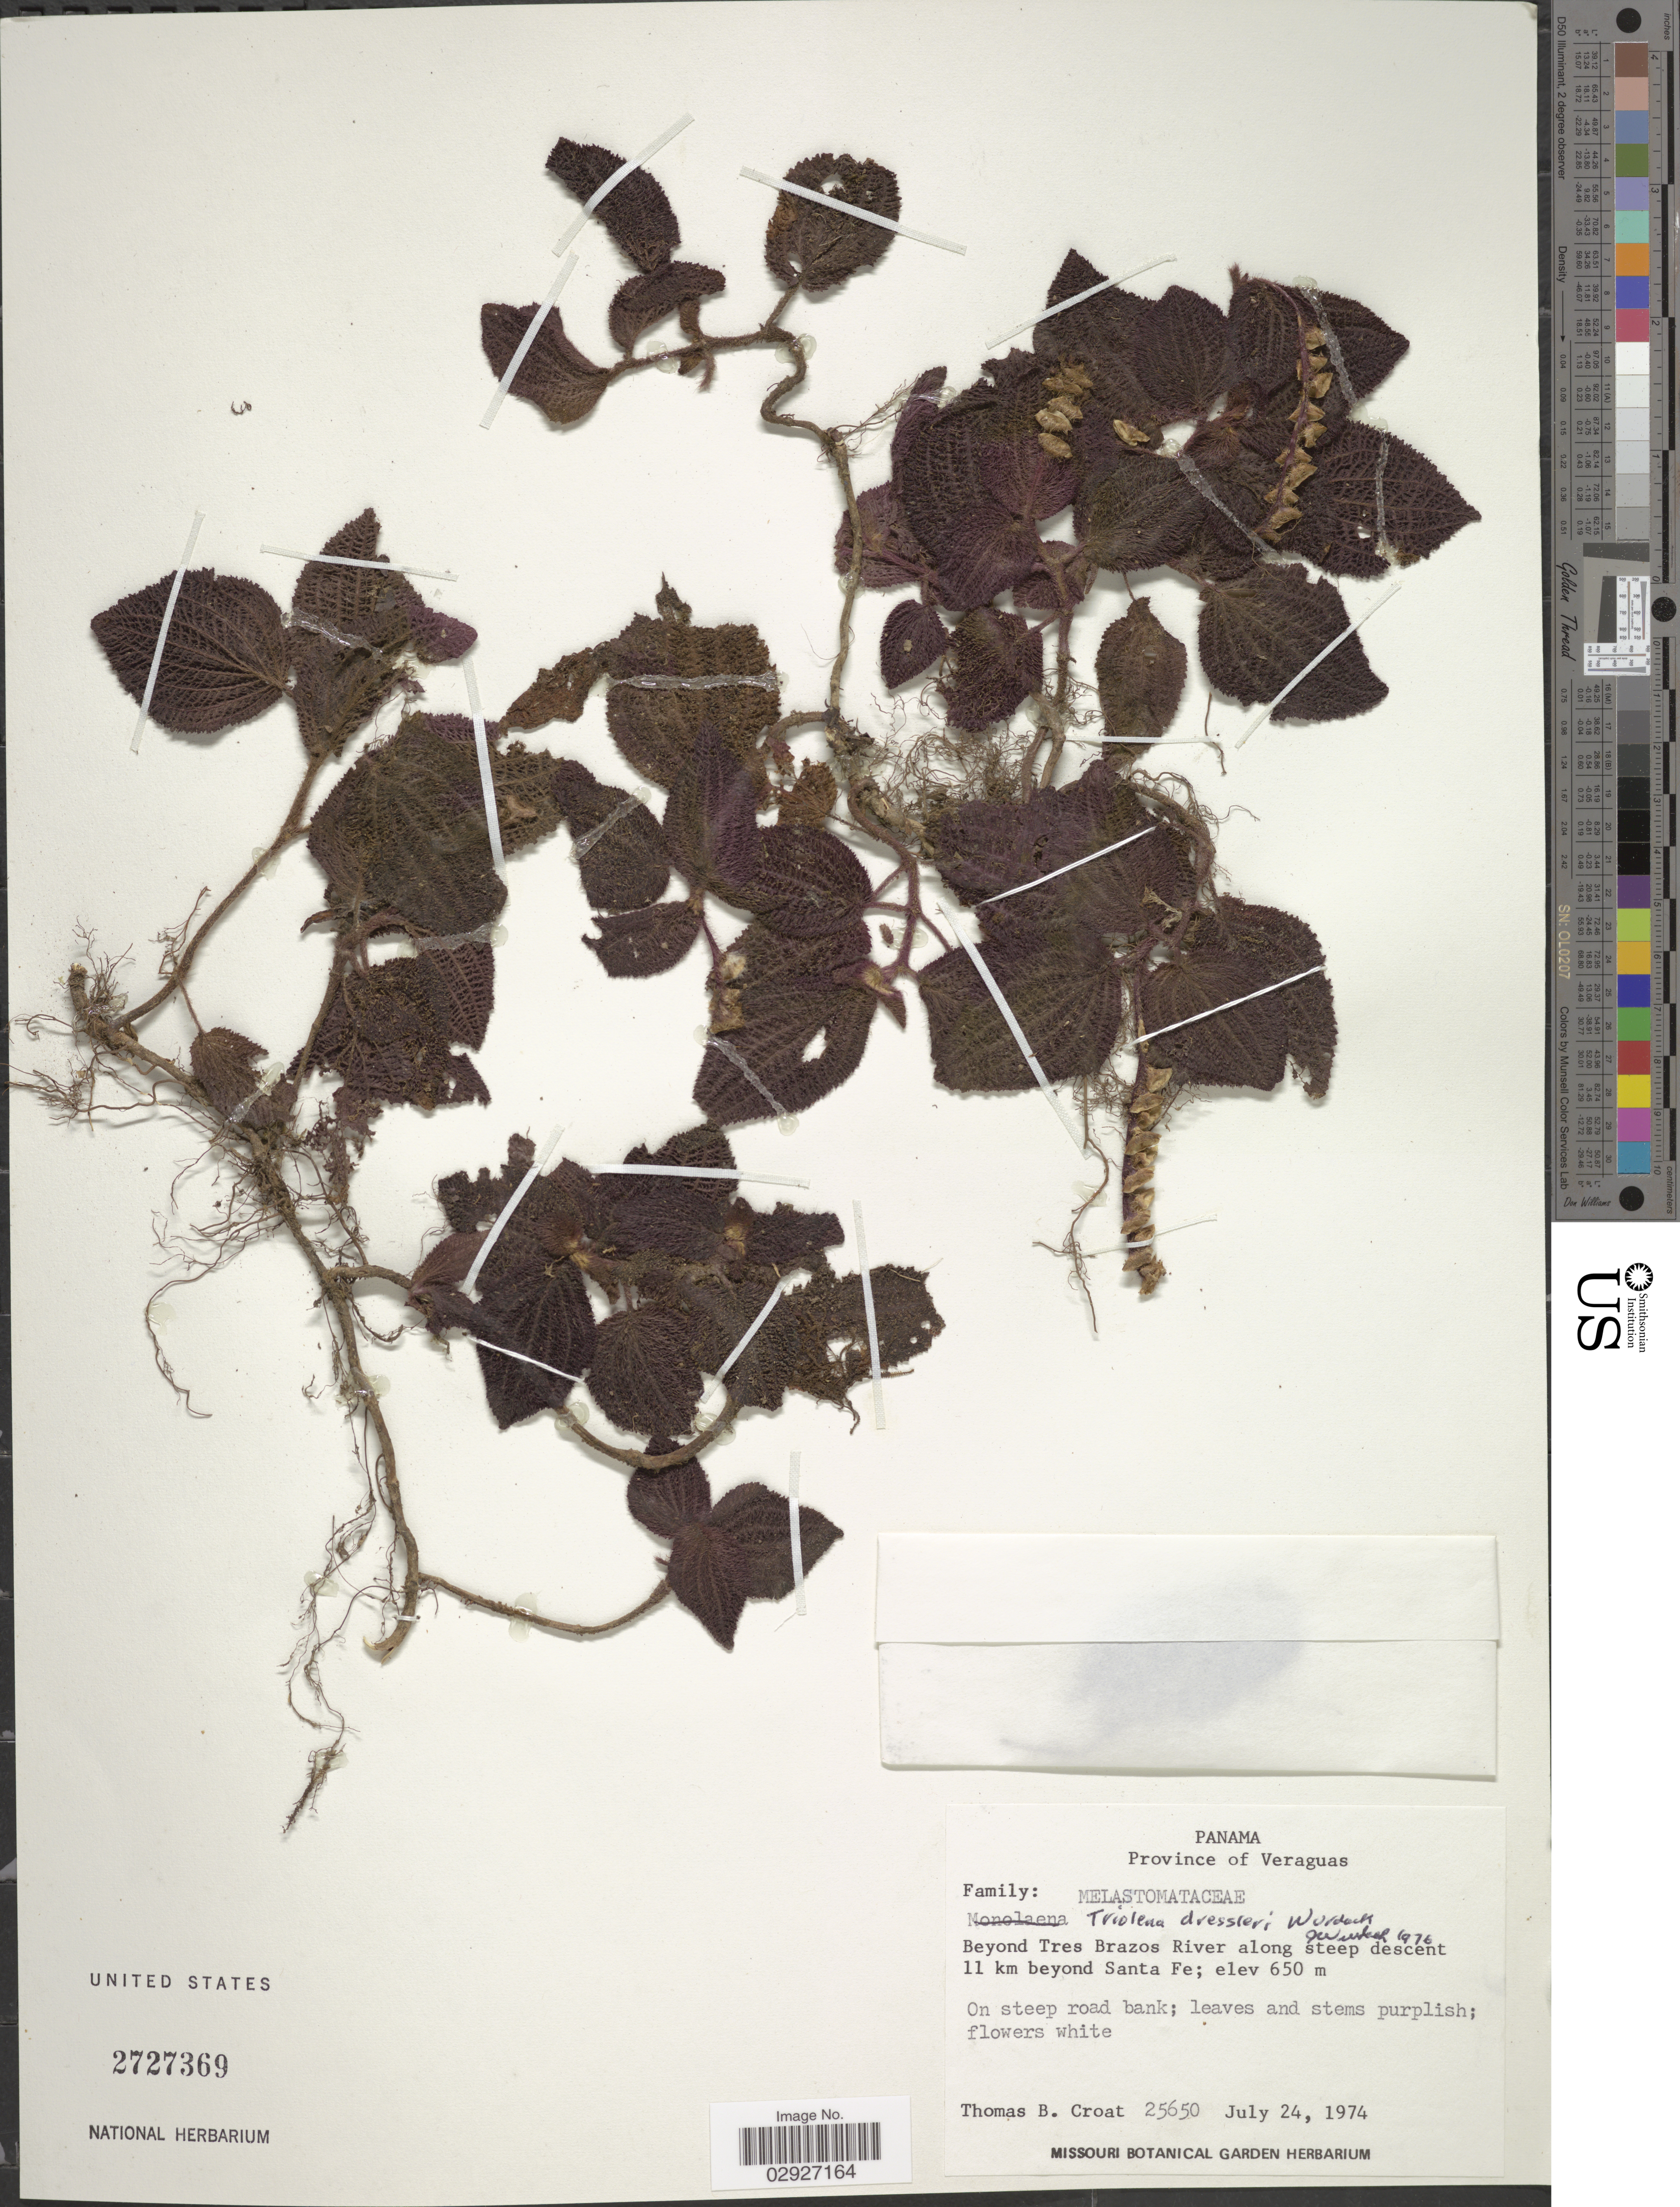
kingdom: Plantae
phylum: Tracheophyta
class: Magnoliopsida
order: Myrtales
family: Melastomataceae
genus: Triolena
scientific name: Triolena dressleri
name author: Wurdack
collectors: T. B. Croat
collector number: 25650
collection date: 1974-07-24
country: Panama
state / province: Veraguas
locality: Beyond Tres Brazos River along steep descent 11 km beyond Santa Fe.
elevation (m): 650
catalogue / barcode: US 2727369